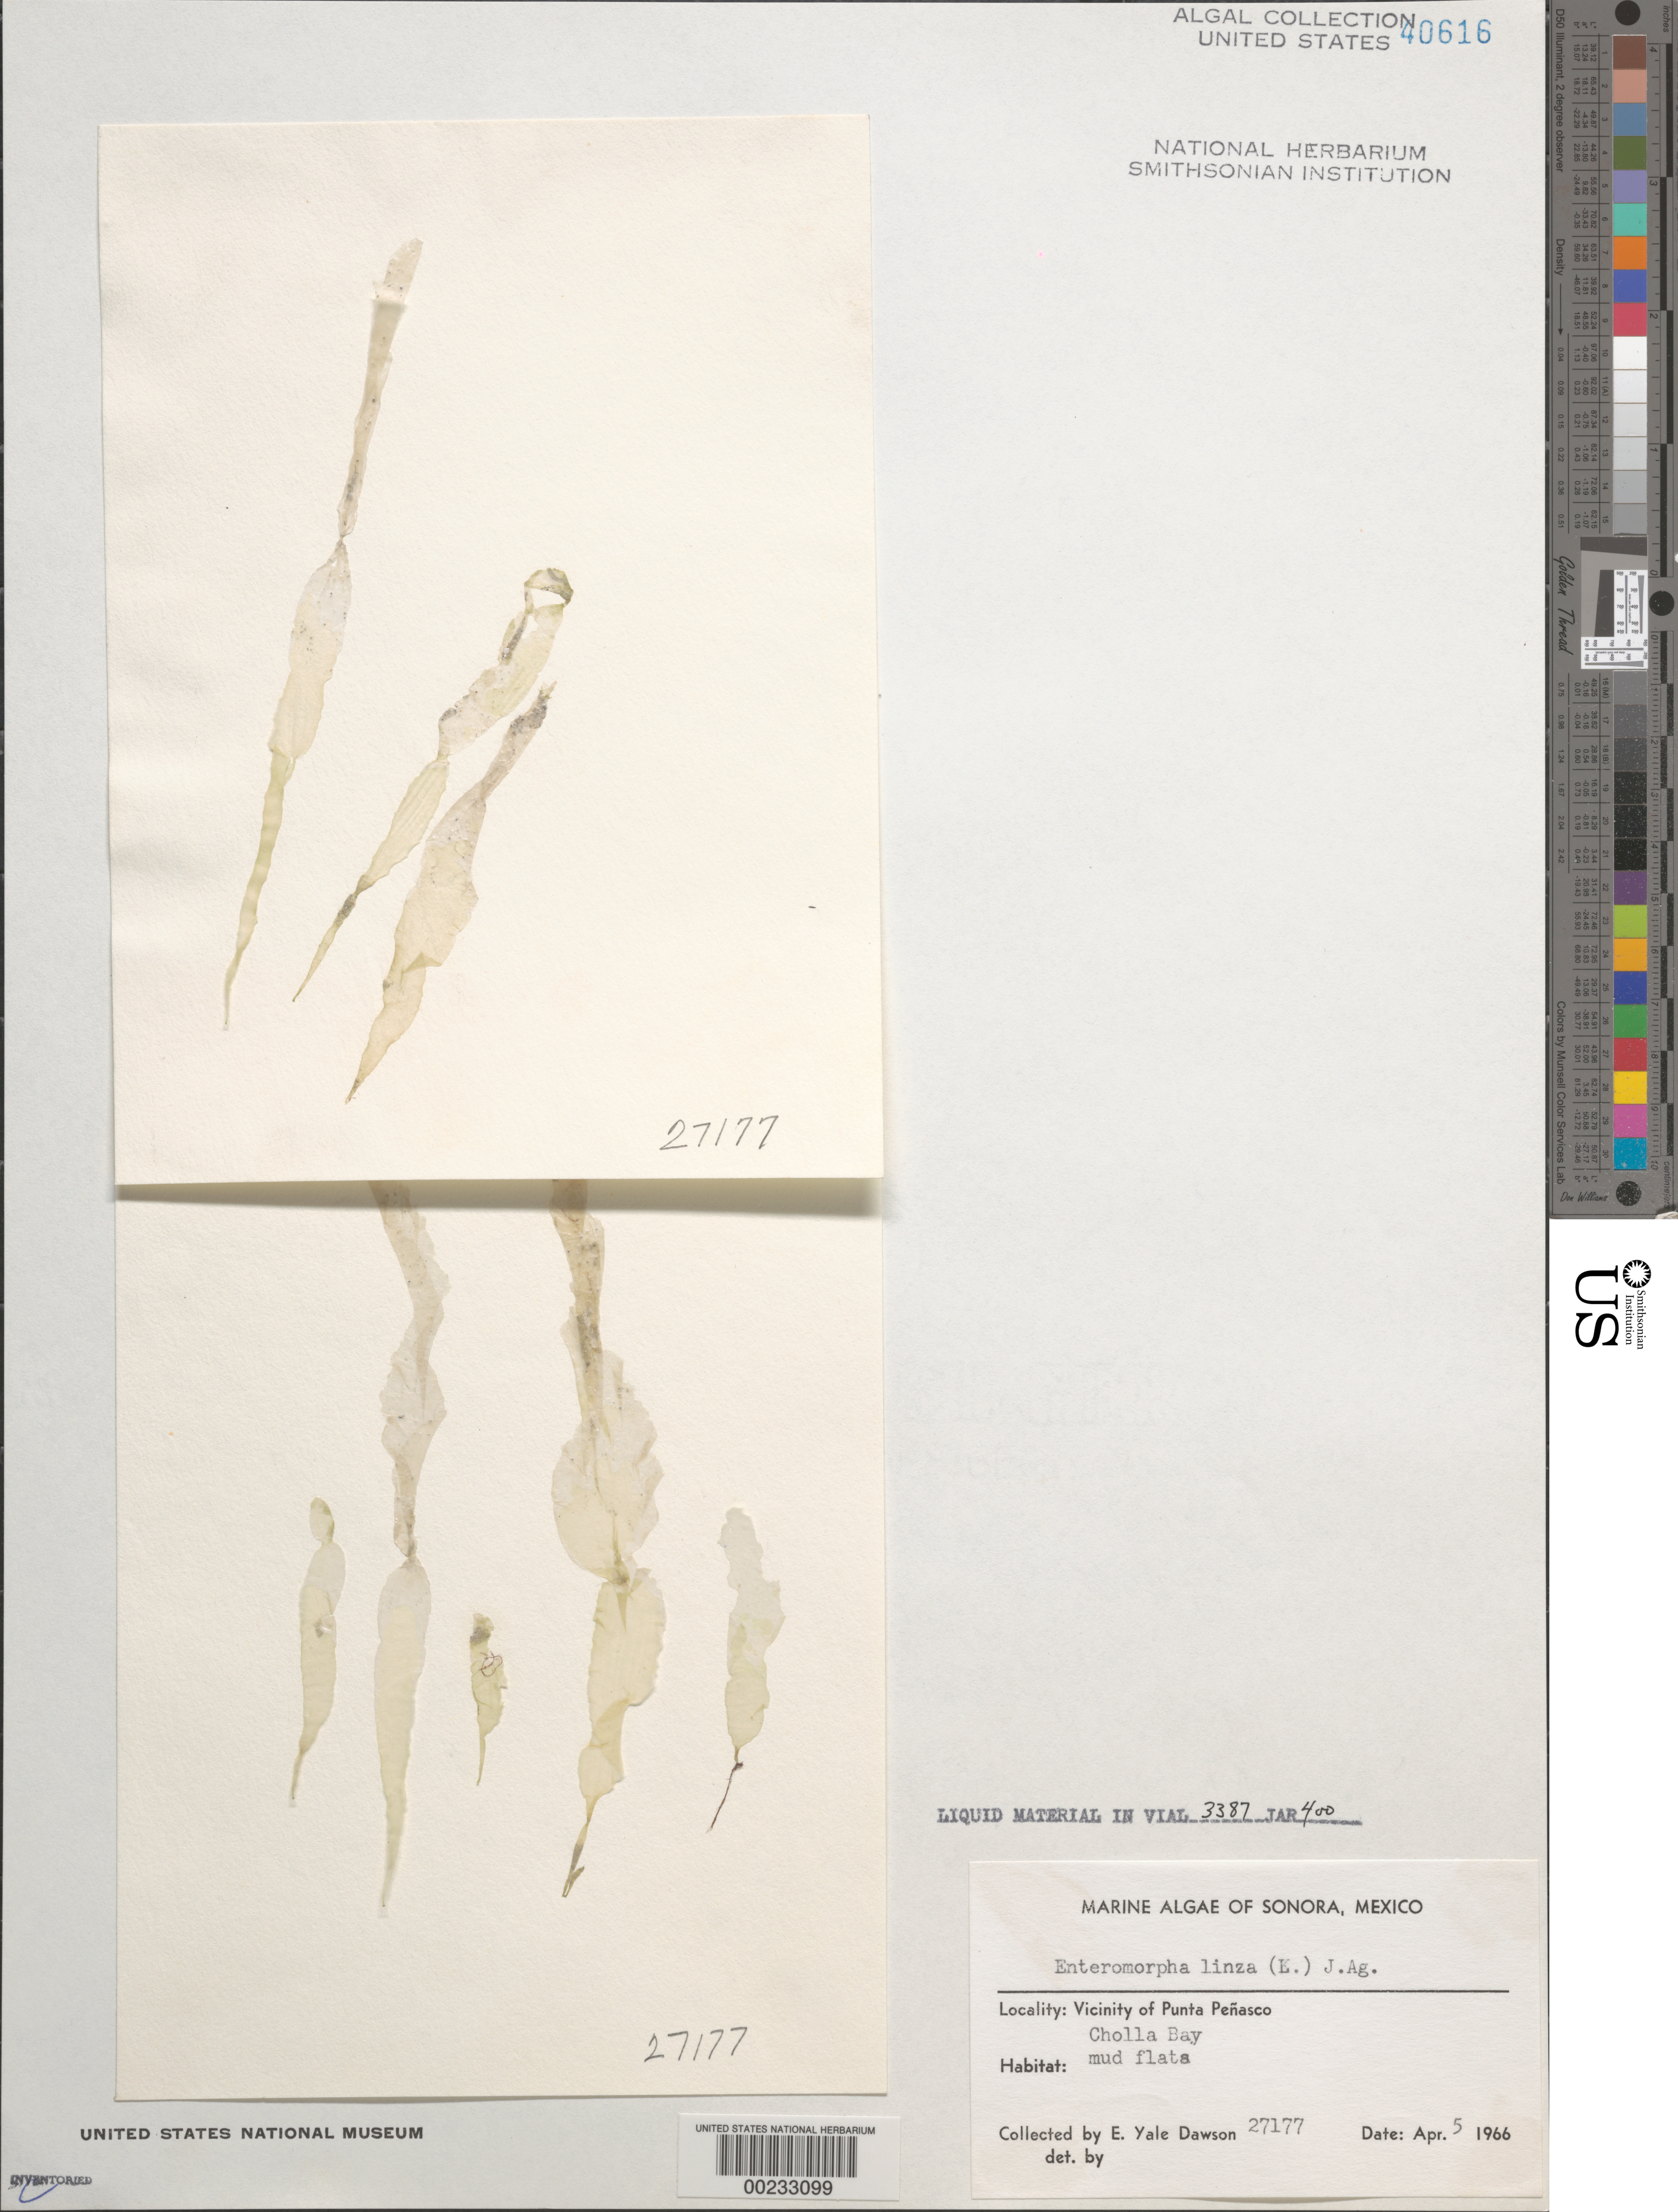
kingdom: Plantae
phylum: Chlorophyta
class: Ulvophyceae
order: Ulvales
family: Ulvaceae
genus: Ulva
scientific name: Ulva clathrata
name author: (Roth) C. Agardh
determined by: Algae name updating Project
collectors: E. Y. Dawson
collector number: EYD 27177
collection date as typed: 05 Apr 1966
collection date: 1966-04-05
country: Mexico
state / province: Sonora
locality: Cholla Bay, Punta Penasco area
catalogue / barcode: US 40616